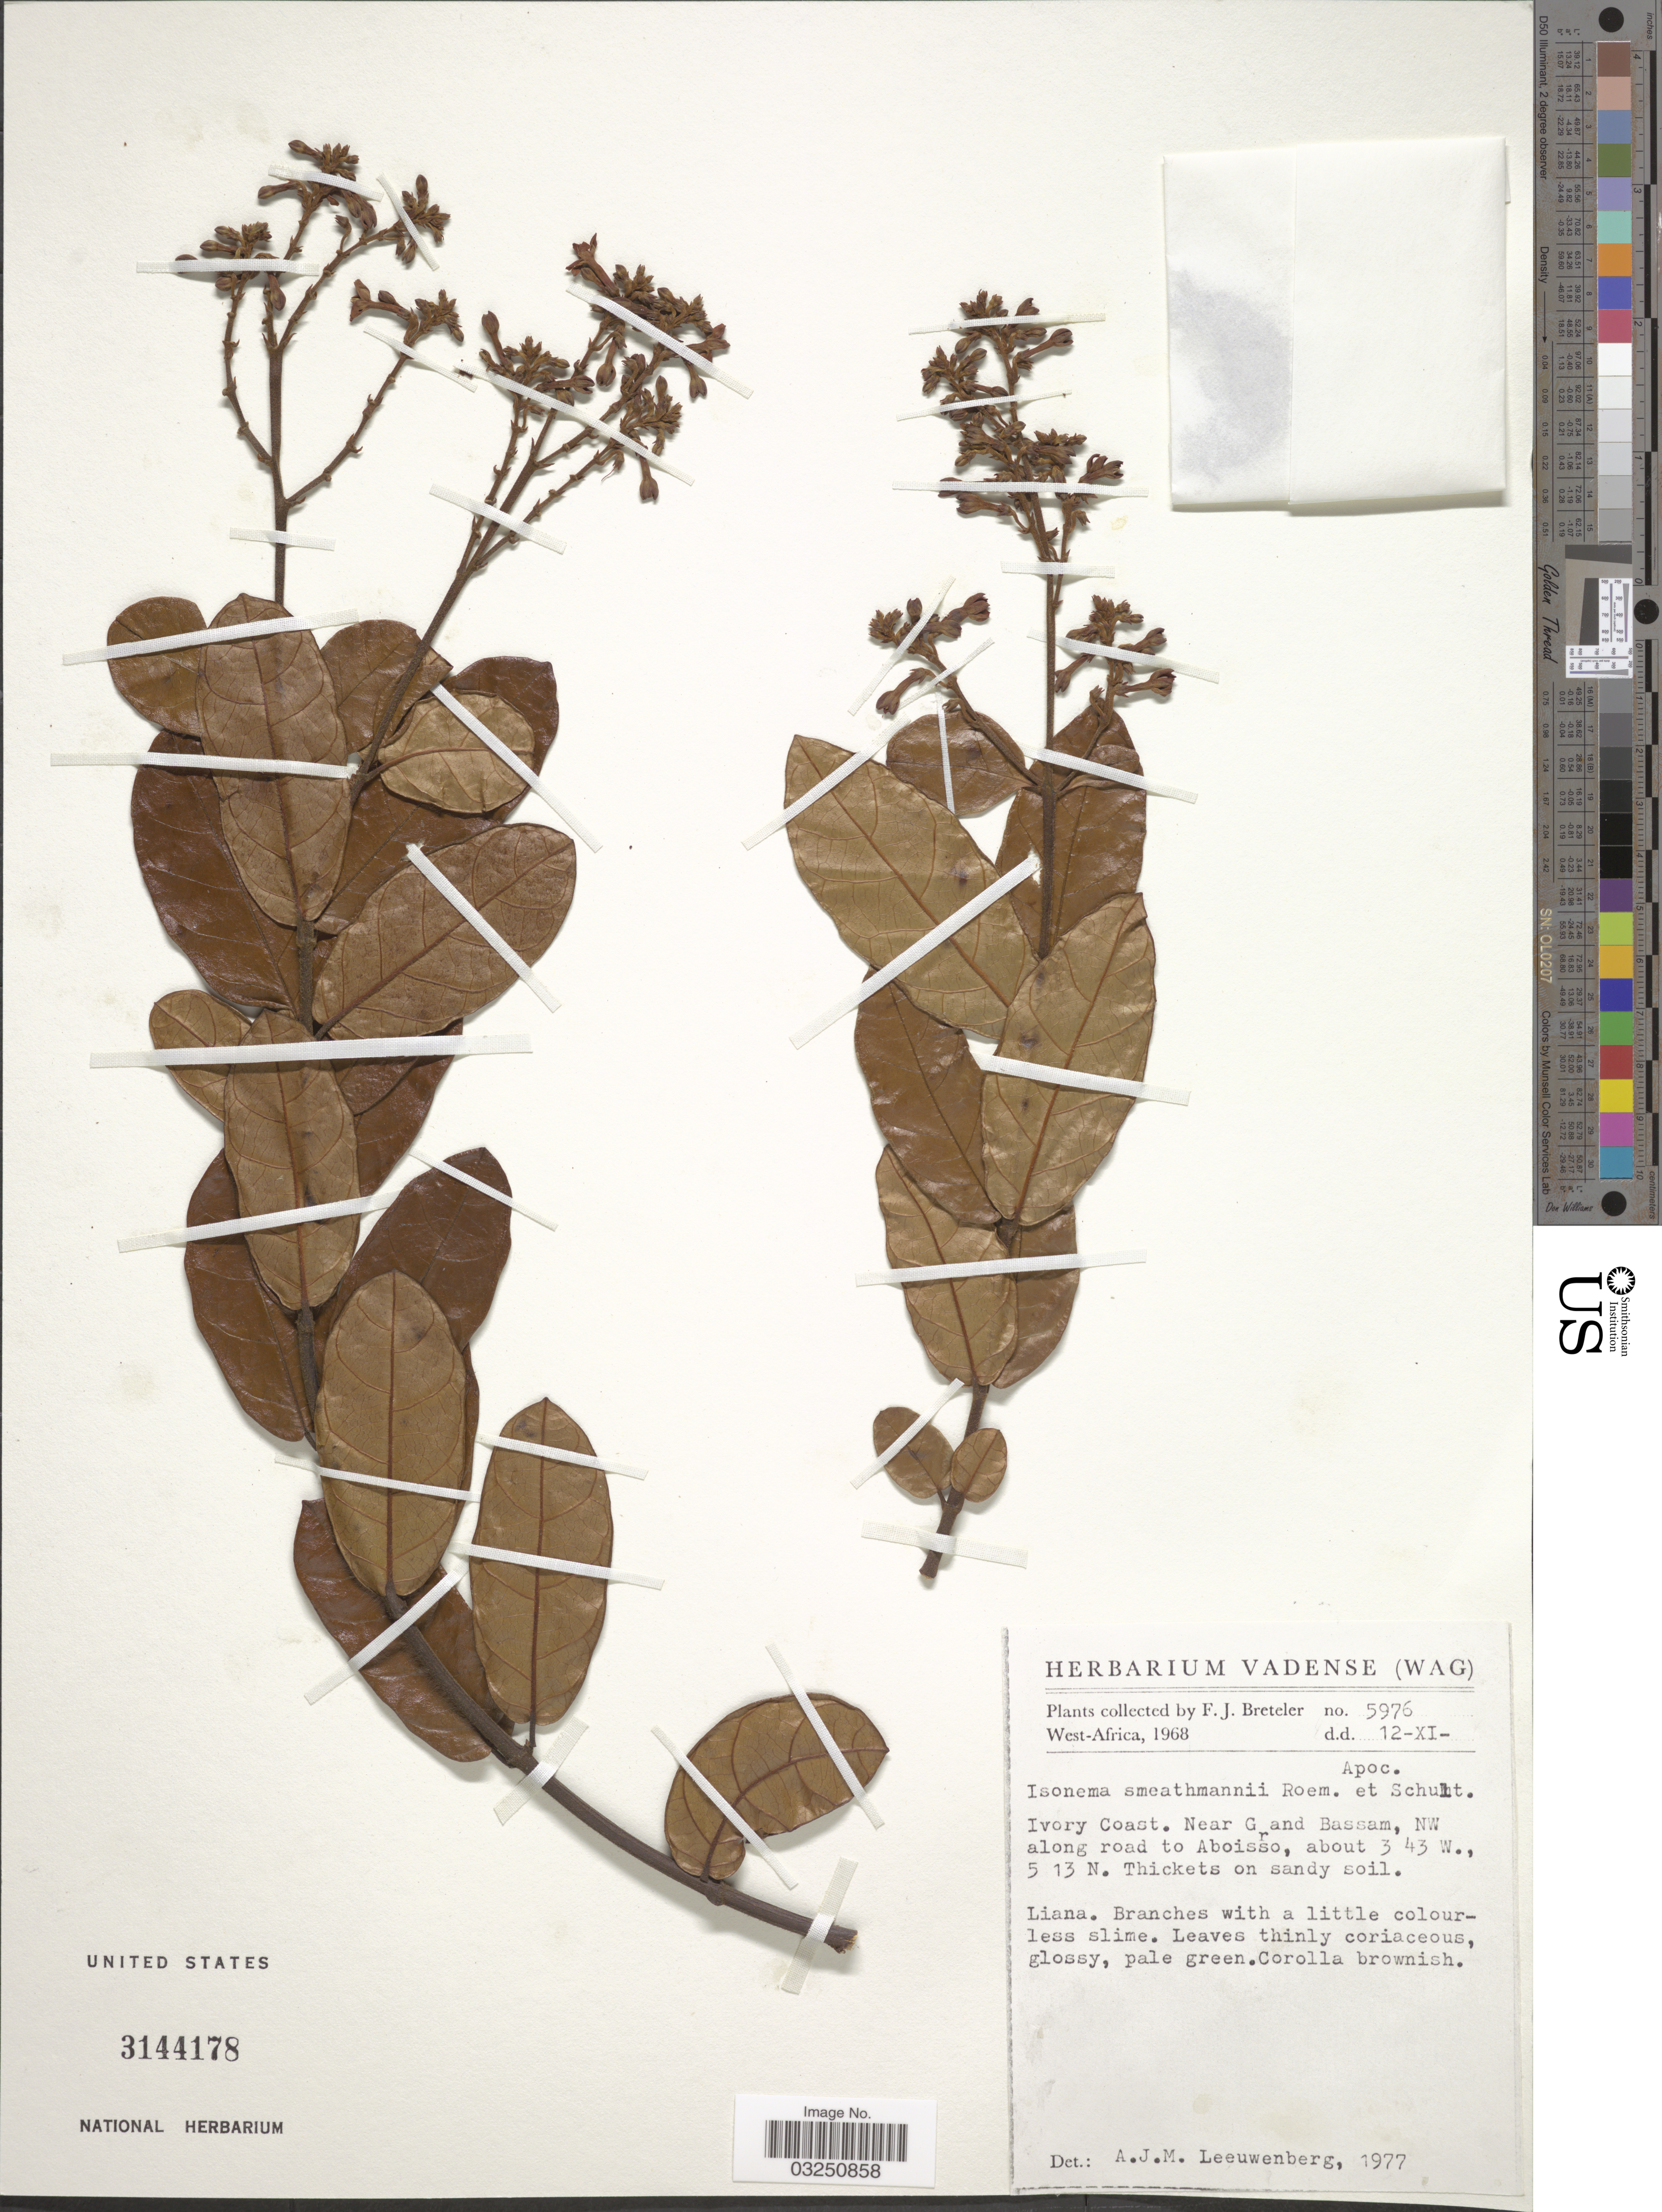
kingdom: Plantae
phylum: Tracheophyta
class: Magnoliopsida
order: Gentianales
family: Apocynaceae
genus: Isonema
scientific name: Isonema smeathmannii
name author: Roem. & Schult.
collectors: F. J. Breteler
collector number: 5976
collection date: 1968-11-12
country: Ivory Coast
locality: West-Africa. Ivory Coast. Near G and Bassam, NW along road to Aboisso.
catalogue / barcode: US 3144178